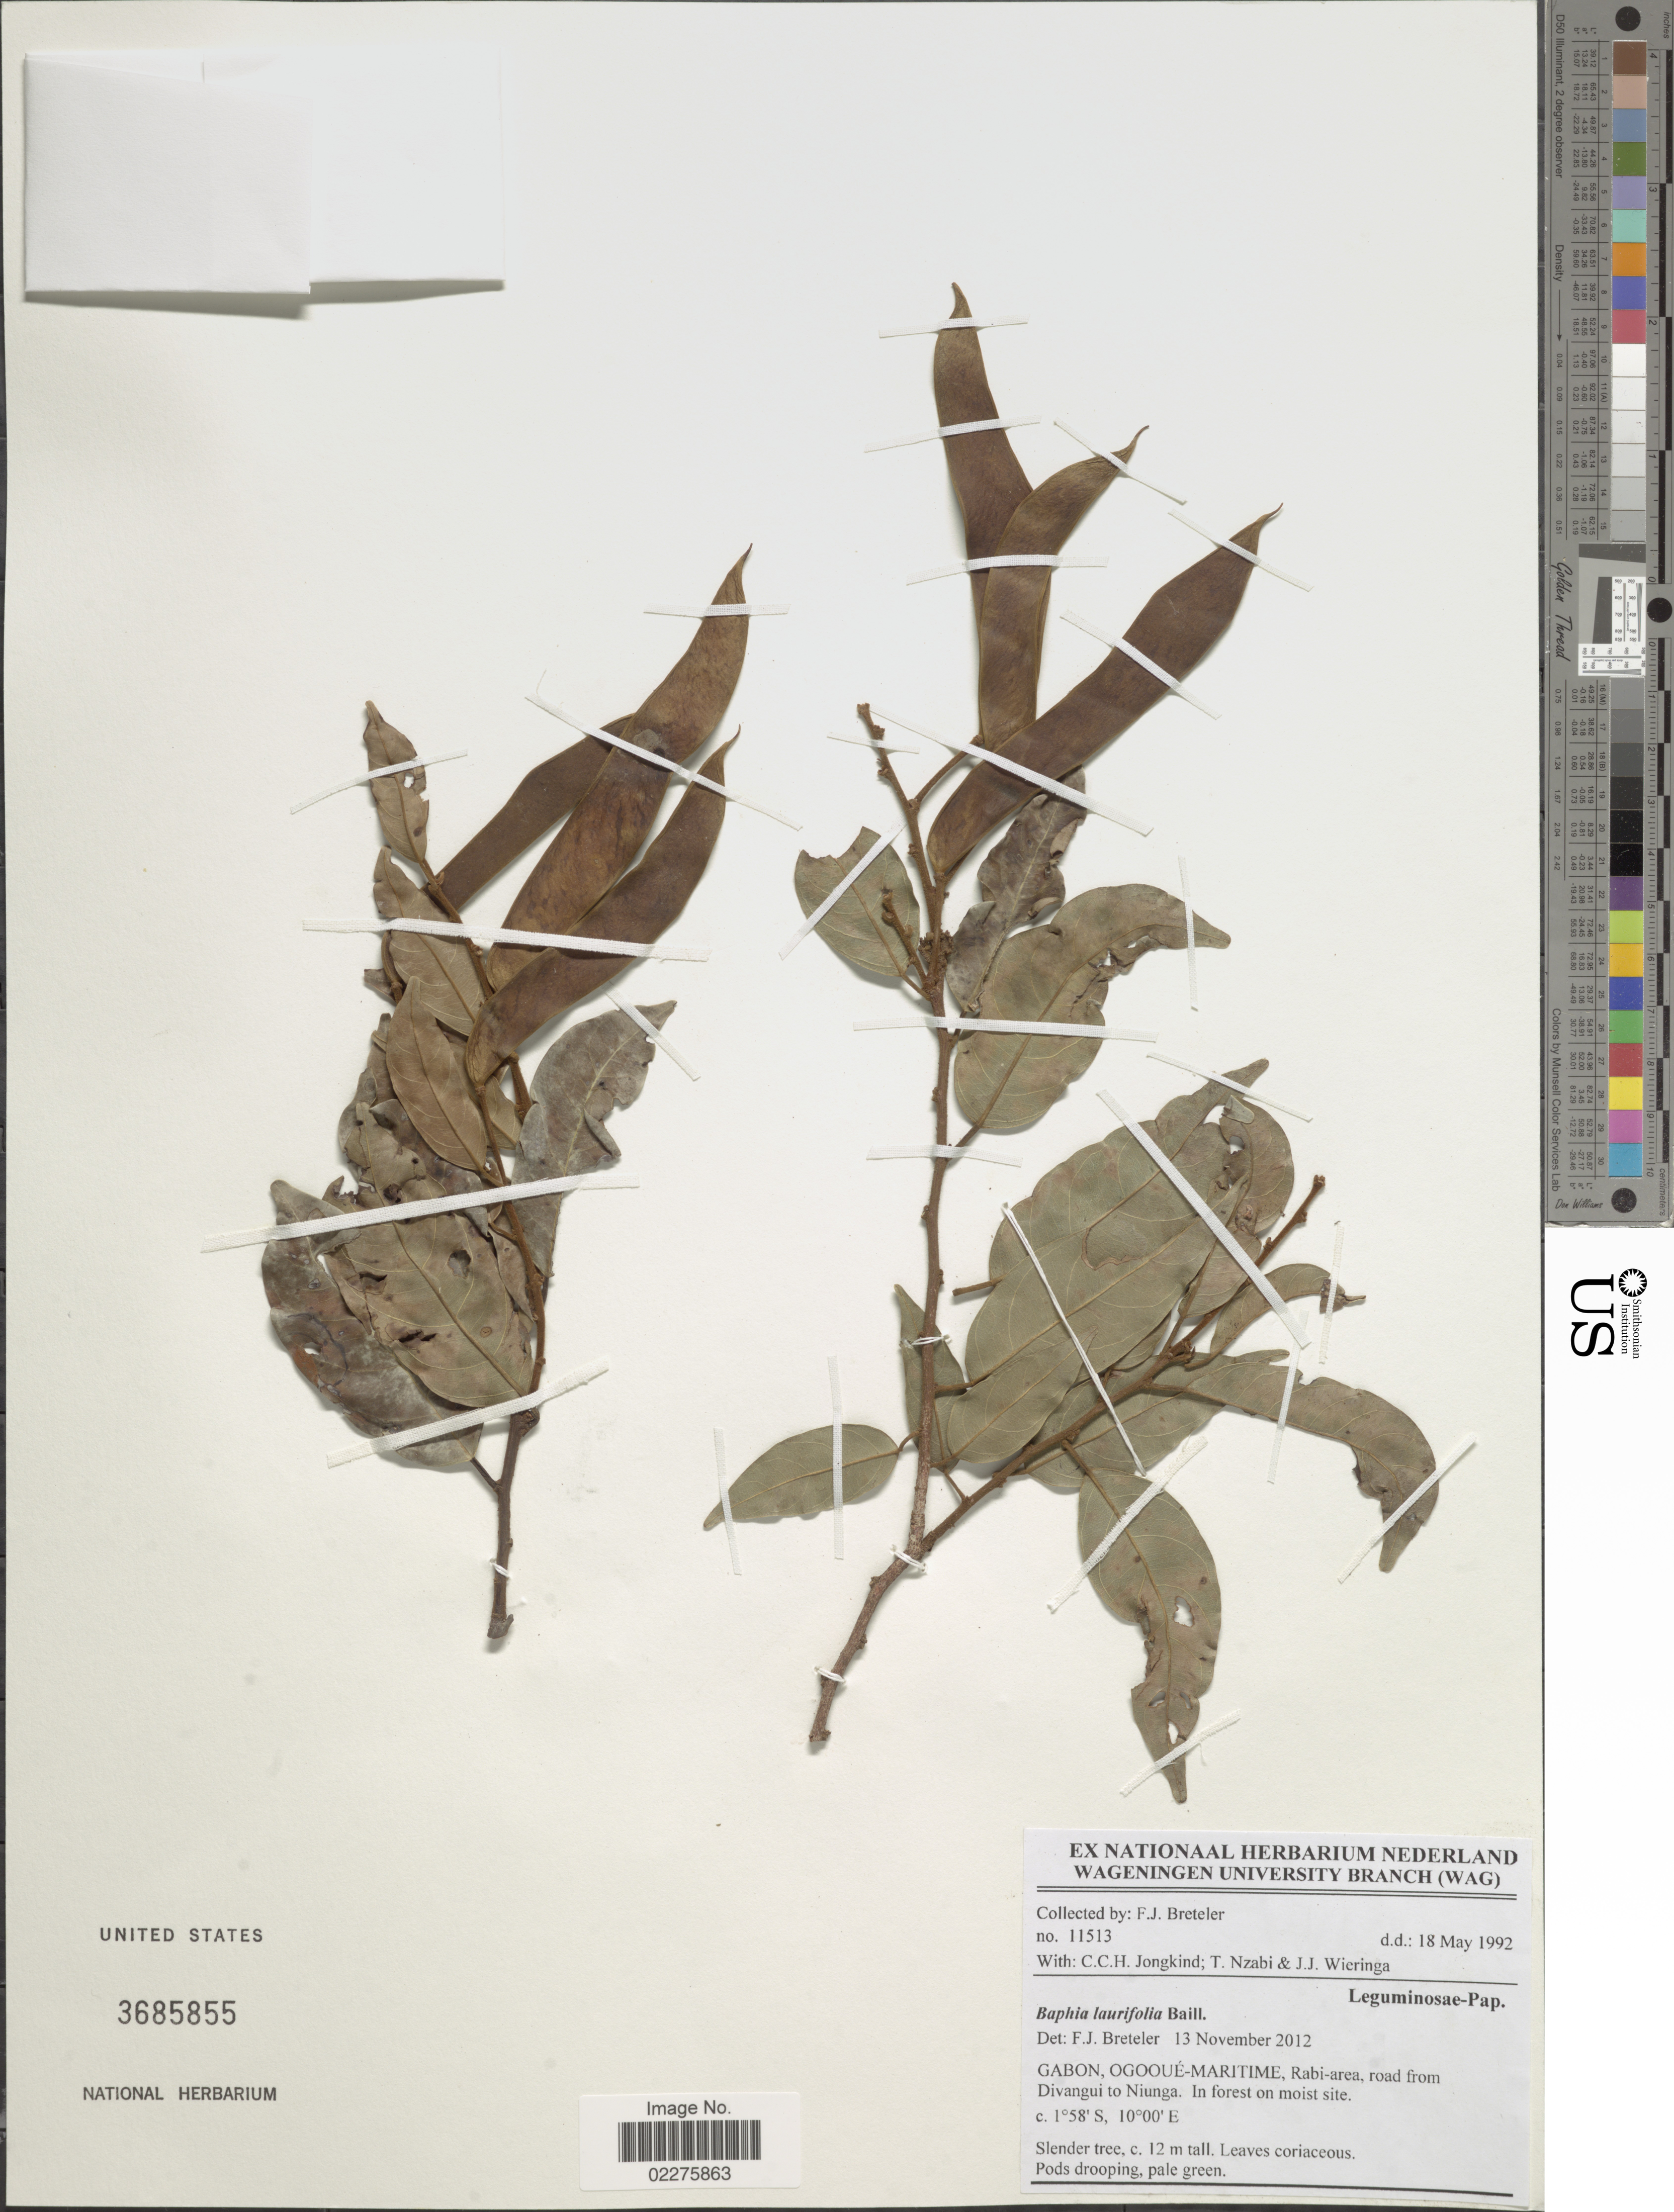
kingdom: Plantae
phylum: Tracheophyta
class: Magnoliopsida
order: Fabales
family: Fabaceae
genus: Baphia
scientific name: Baphia laurifolia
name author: Baill.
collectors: F. J. Breteler, C. C. Jongkind, T. Nzabi & J. Wieringa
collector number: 11513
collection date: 1992-05-18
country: Gabon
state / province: Ogooue-Maritime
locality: Rabi-area, road from Divangui to Niunga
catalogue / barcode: US 3685855